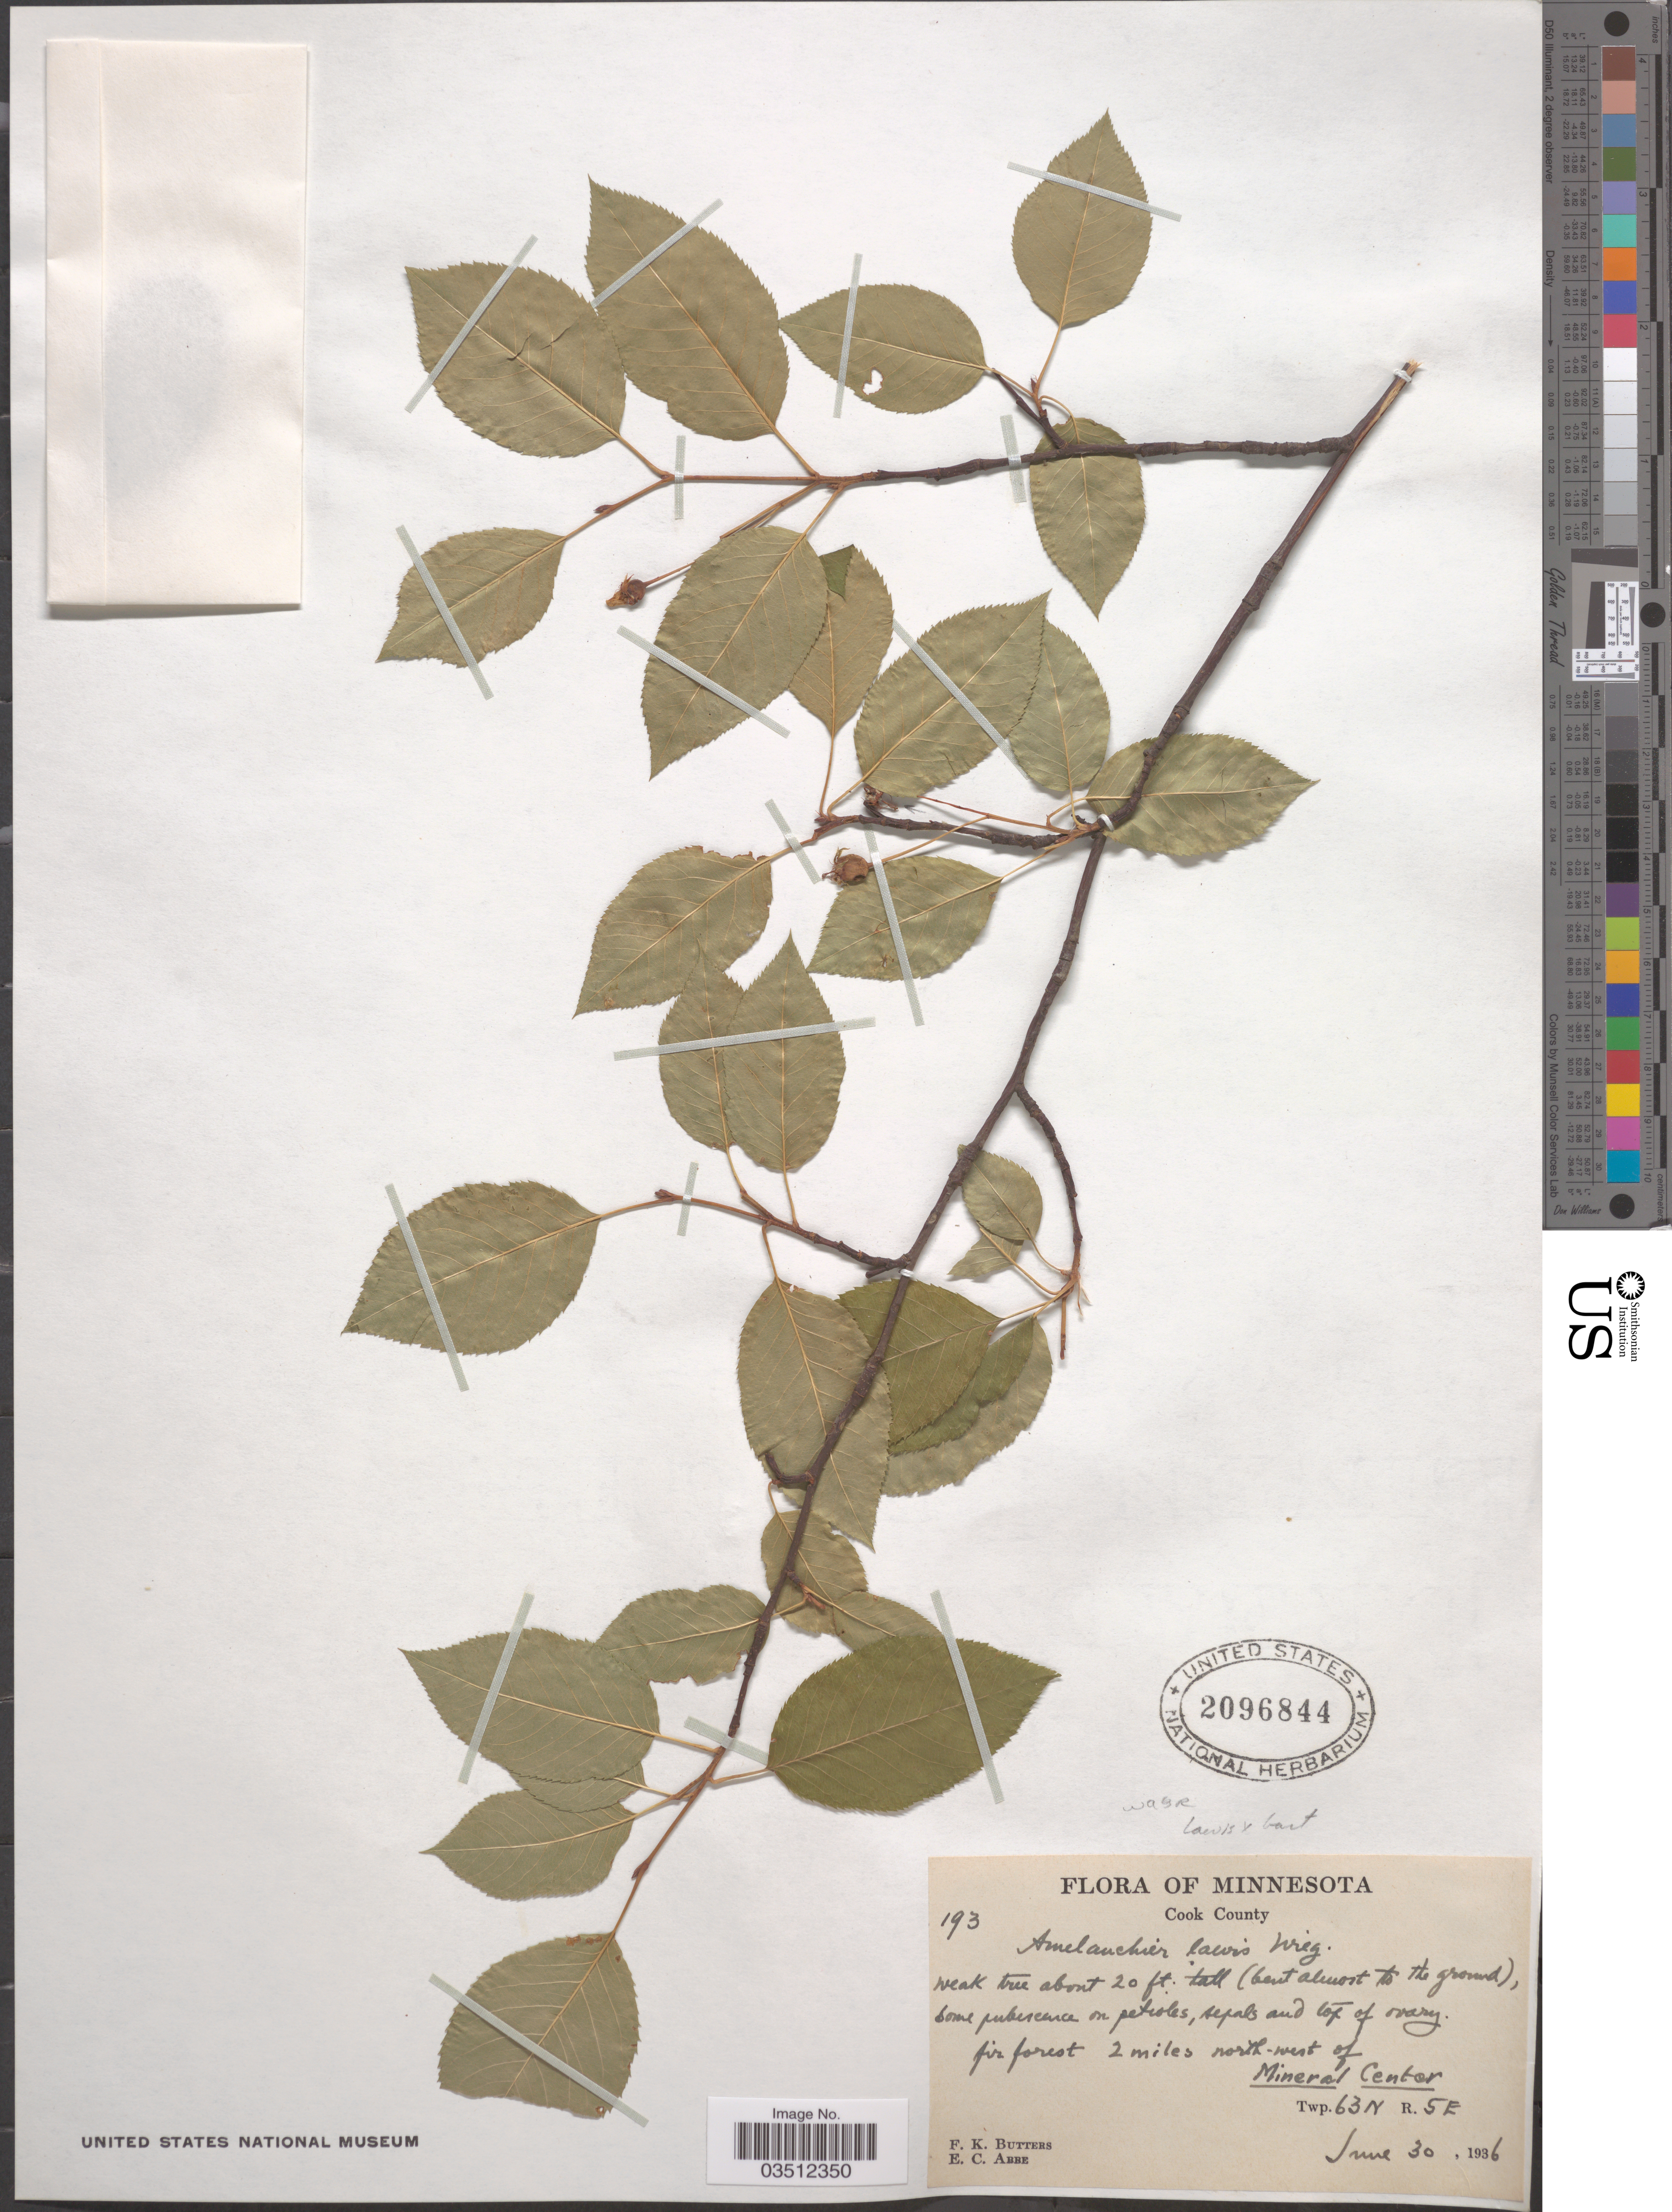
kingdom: Plantae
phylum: Tracheophyta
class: Magnoliopsida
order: Rosales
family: Rosaceae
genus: Amelanchier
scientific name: Amelanchier laevis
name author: Wiegand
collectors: F. K. Butters & E. C. Abbe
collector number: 193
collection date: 1936-06-30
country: United States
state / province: Minnesota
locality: Cook County. 2 miles north-west of Mineral Center. Twp. 63N R. 5E.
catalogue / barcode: US 2096844